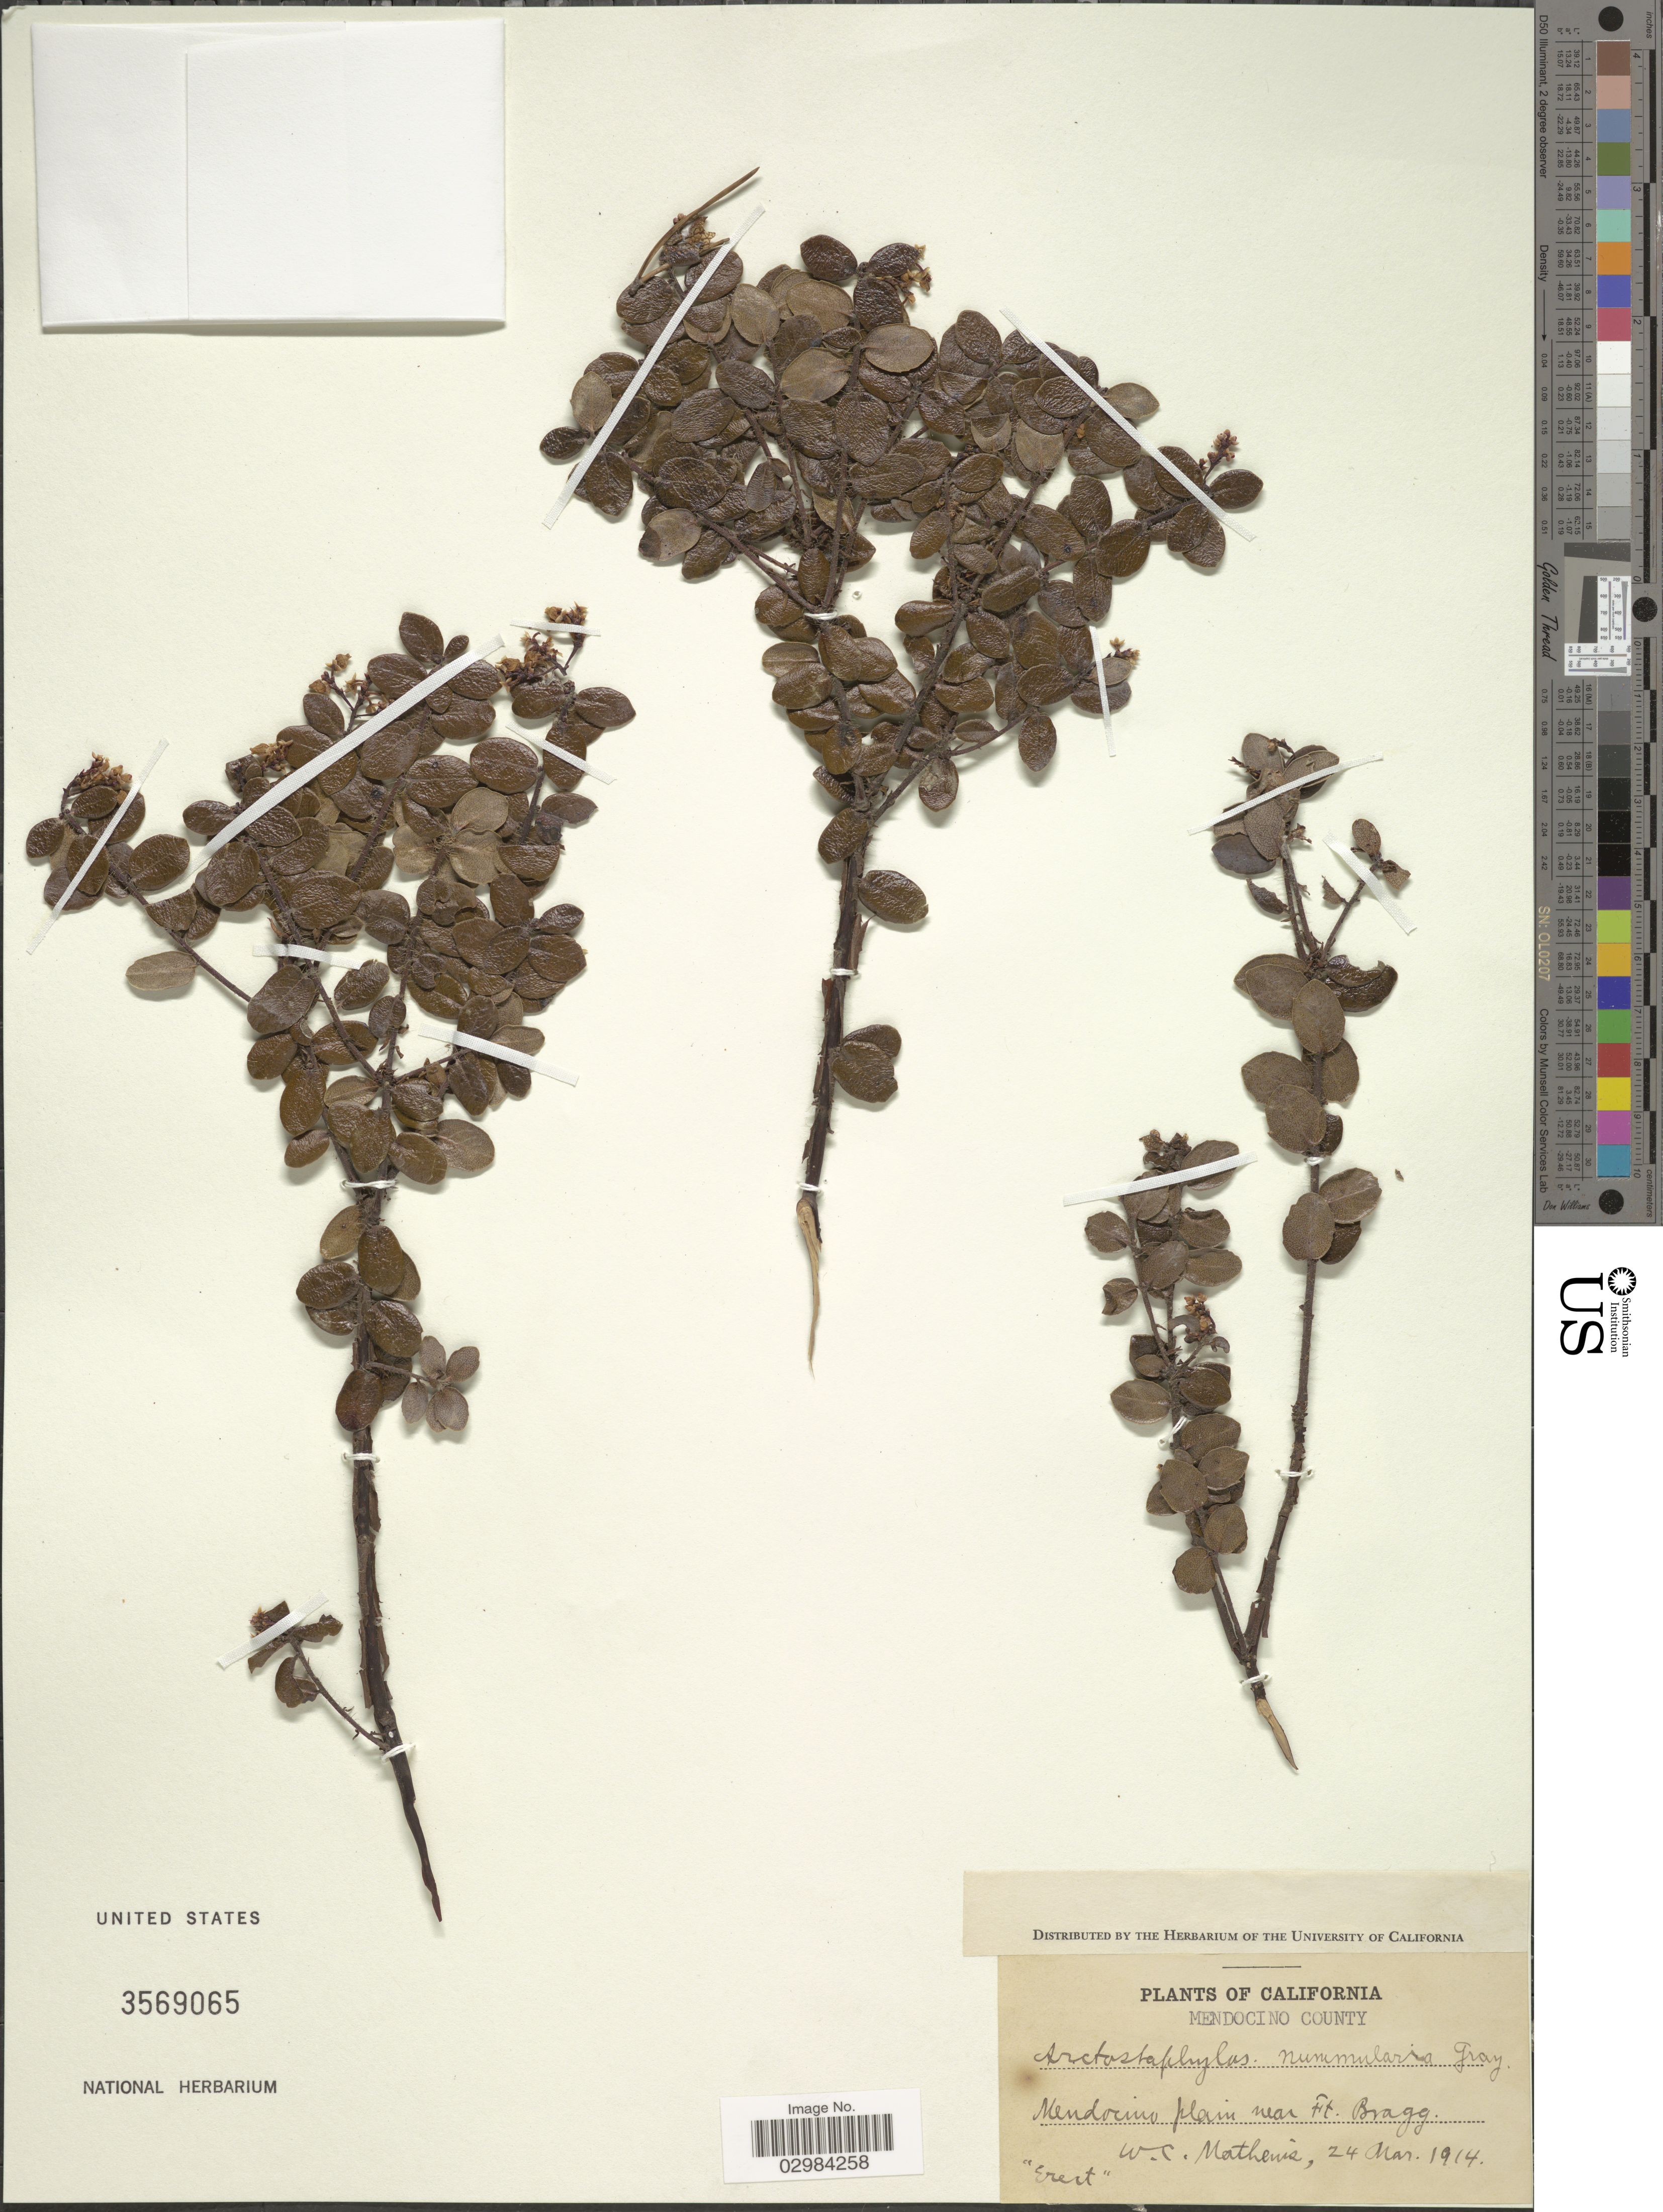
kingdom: Plantae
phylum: Tracheophyta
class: Magnoliopsida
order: Ericales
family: Ericaceae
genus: Arctostaphylos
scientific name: Arctostaphylos nummularia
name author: A. Gray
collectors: W. Mathews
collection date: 1914-03-24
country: United States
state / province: California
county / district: Mendocino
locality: Mendocino County, Mendocino plain near Ft. Bragg.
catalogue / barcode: US 3569065